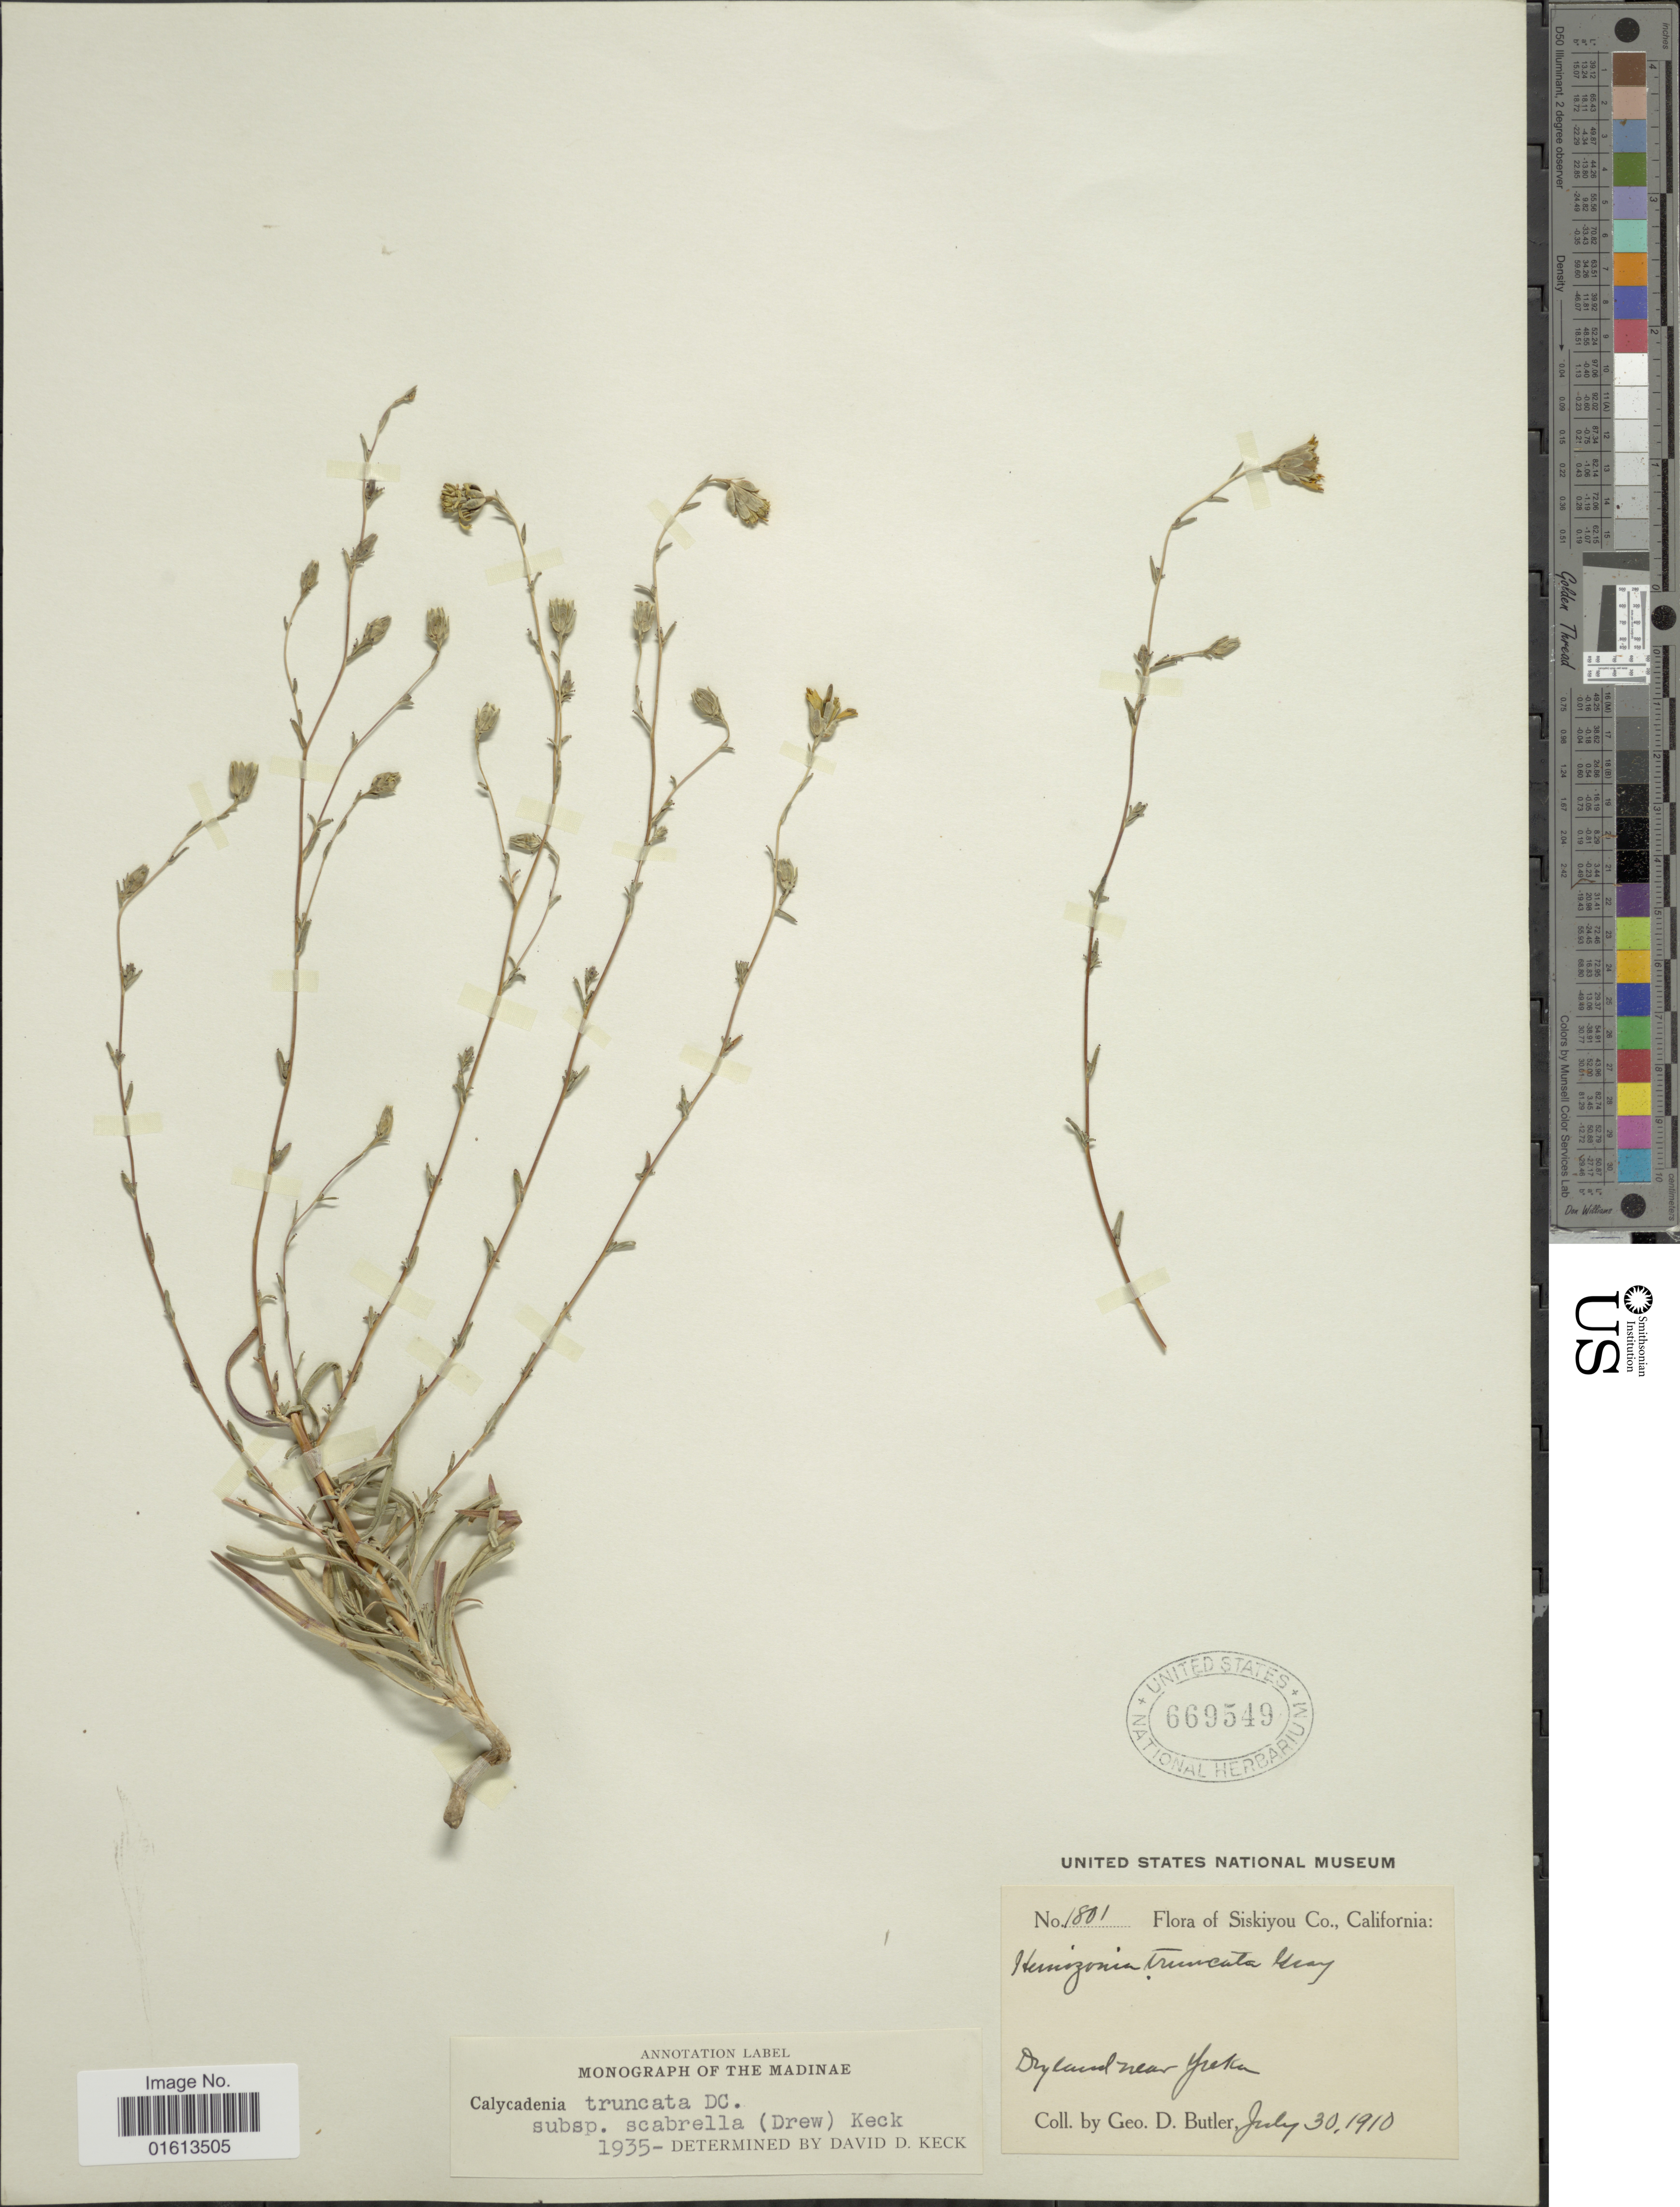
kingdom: Plantae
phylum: Tracheophyta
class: Magnoliopsida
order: Asterales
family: Asteraceae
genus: Calycadenia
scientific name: Calycadenia truncata subsp. scabrella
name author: (Drew) D.D. Keck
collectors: G. D. Butler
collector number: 1801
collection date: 1910-07-30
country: United States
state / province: California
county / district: Siskiyou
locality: Siskiyou Co., dryland near Yreta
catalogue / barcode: US 669549